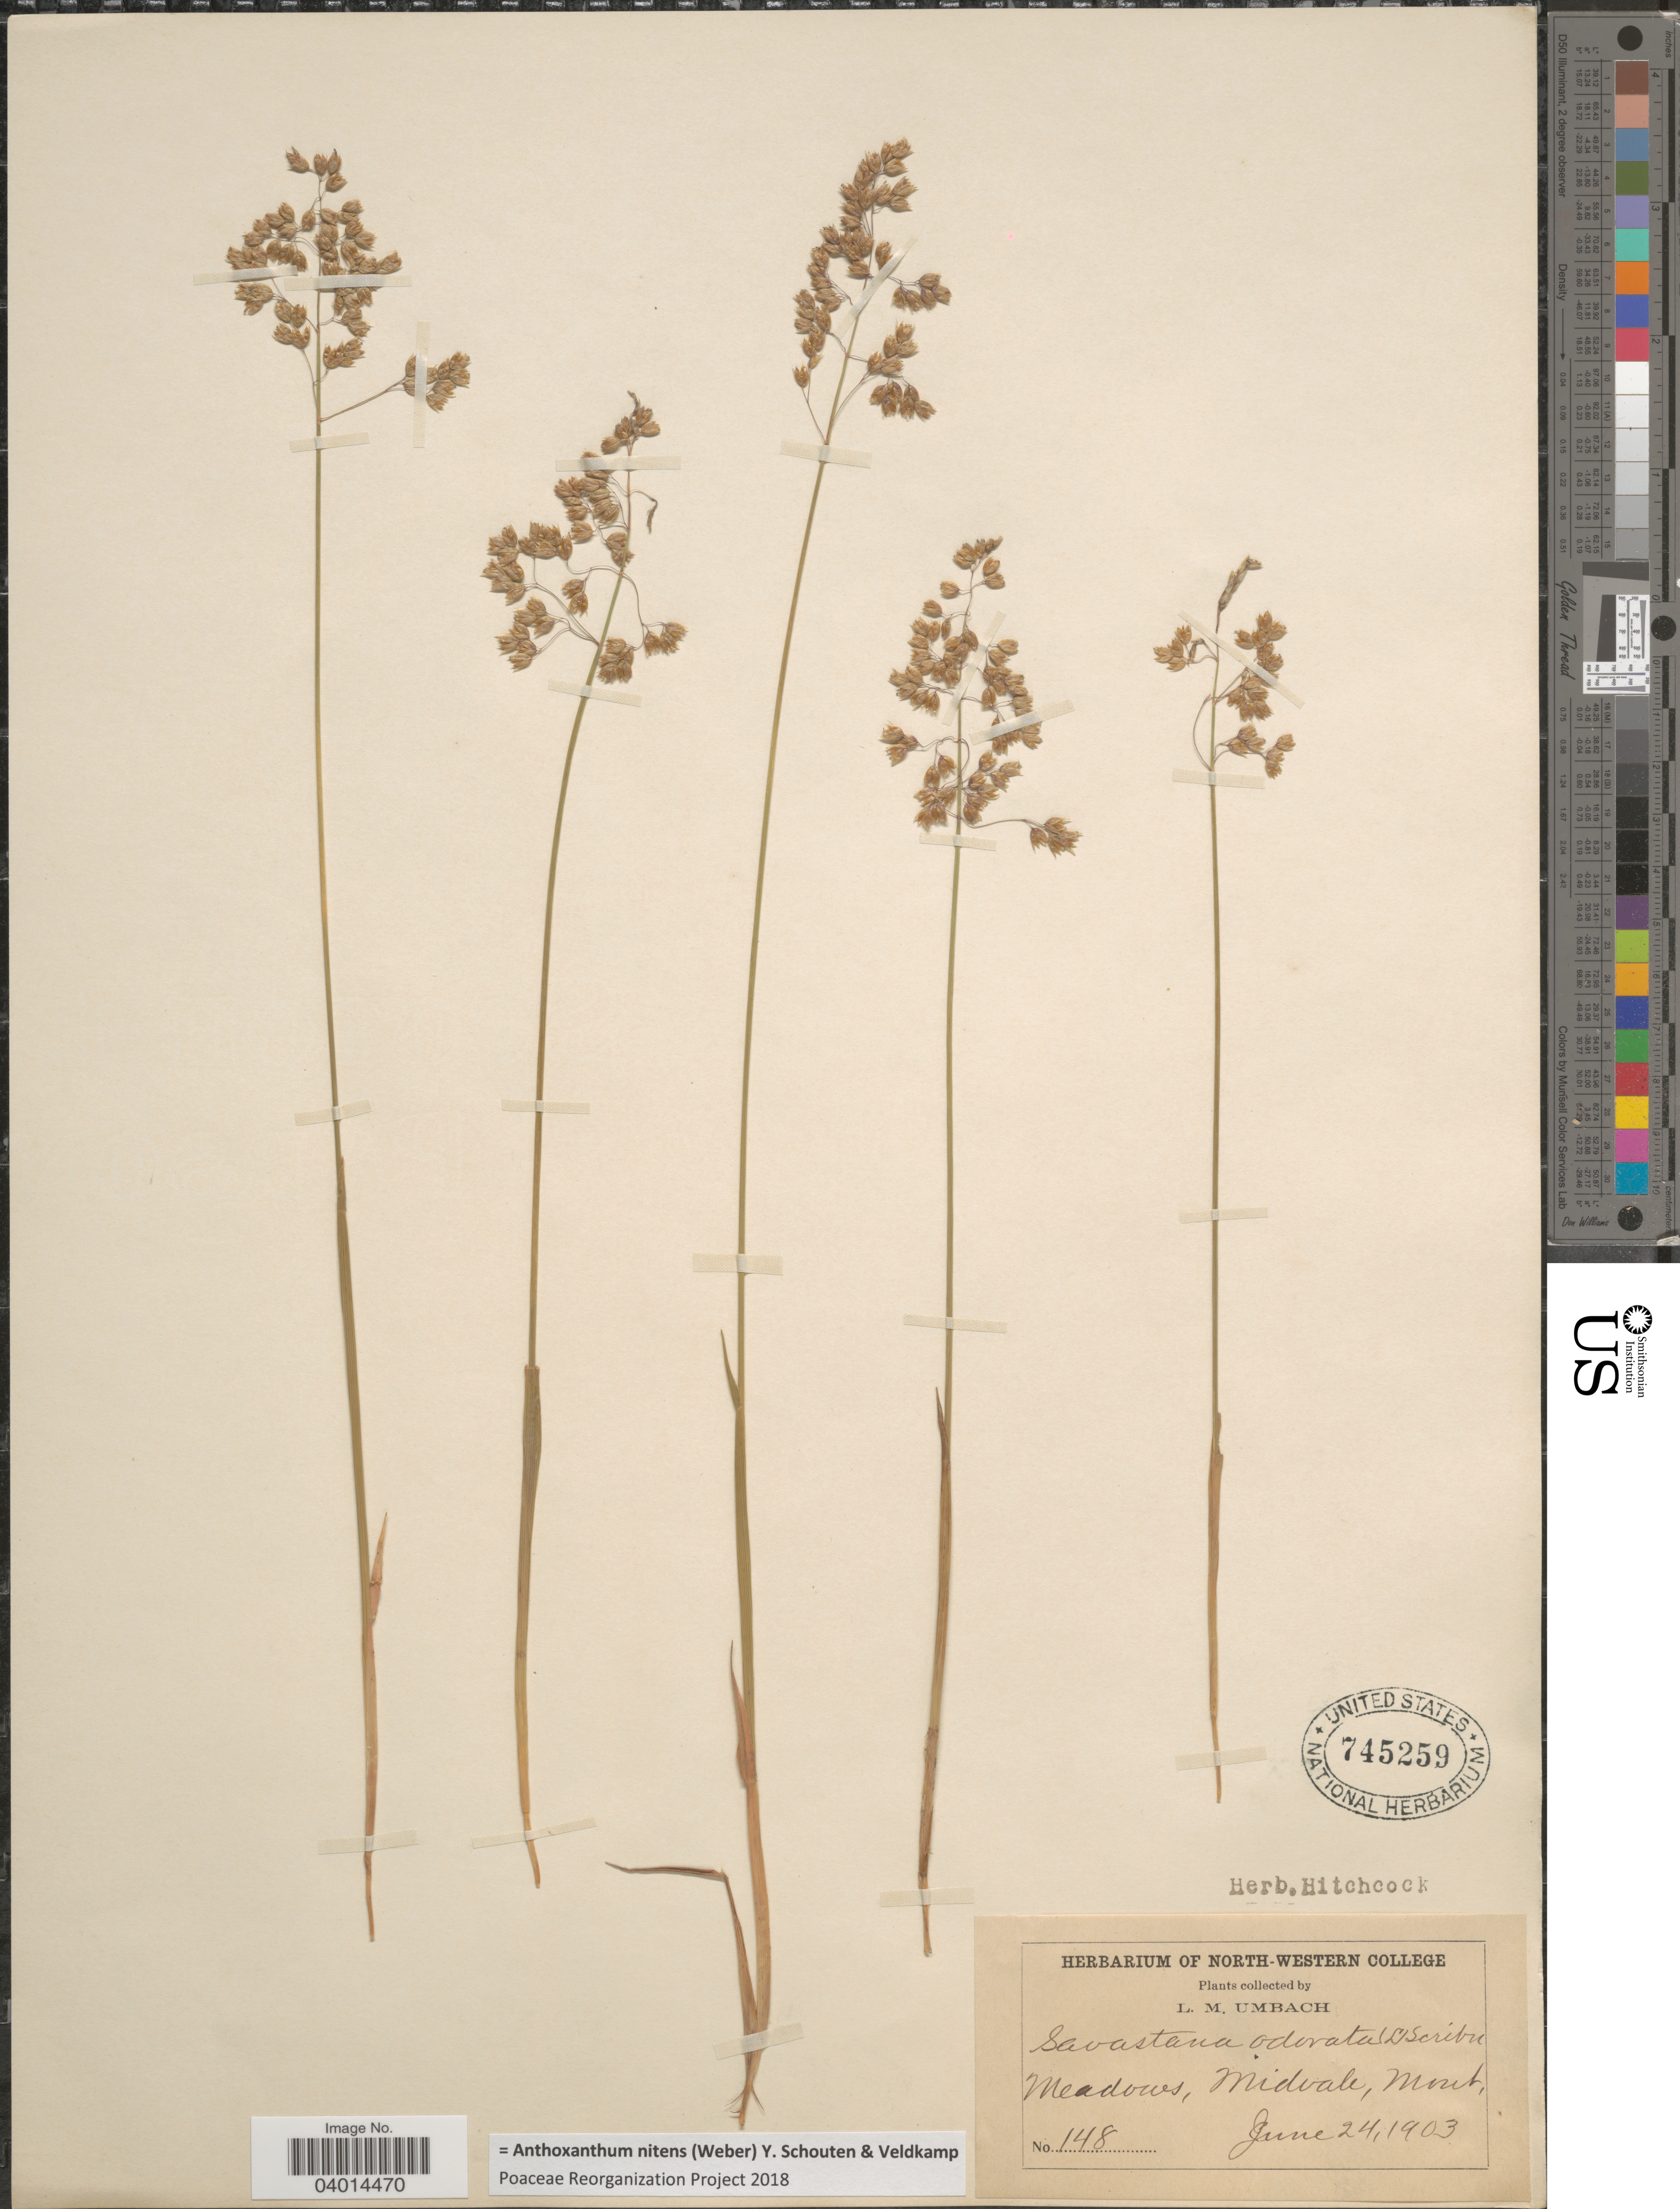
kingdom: Plantae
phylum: Tracheophyta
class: Liliopsida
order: Poales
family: Poaceae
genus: Anthoxanthum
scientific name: Anthoxanthum nitens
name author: (G.H. Weber) R.T.A. Schouten & Veldkamp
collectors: L. M. Umbach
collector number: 148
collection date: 1903-06-24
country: United States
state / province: Montana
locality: Midvale.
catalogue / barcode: US 745259